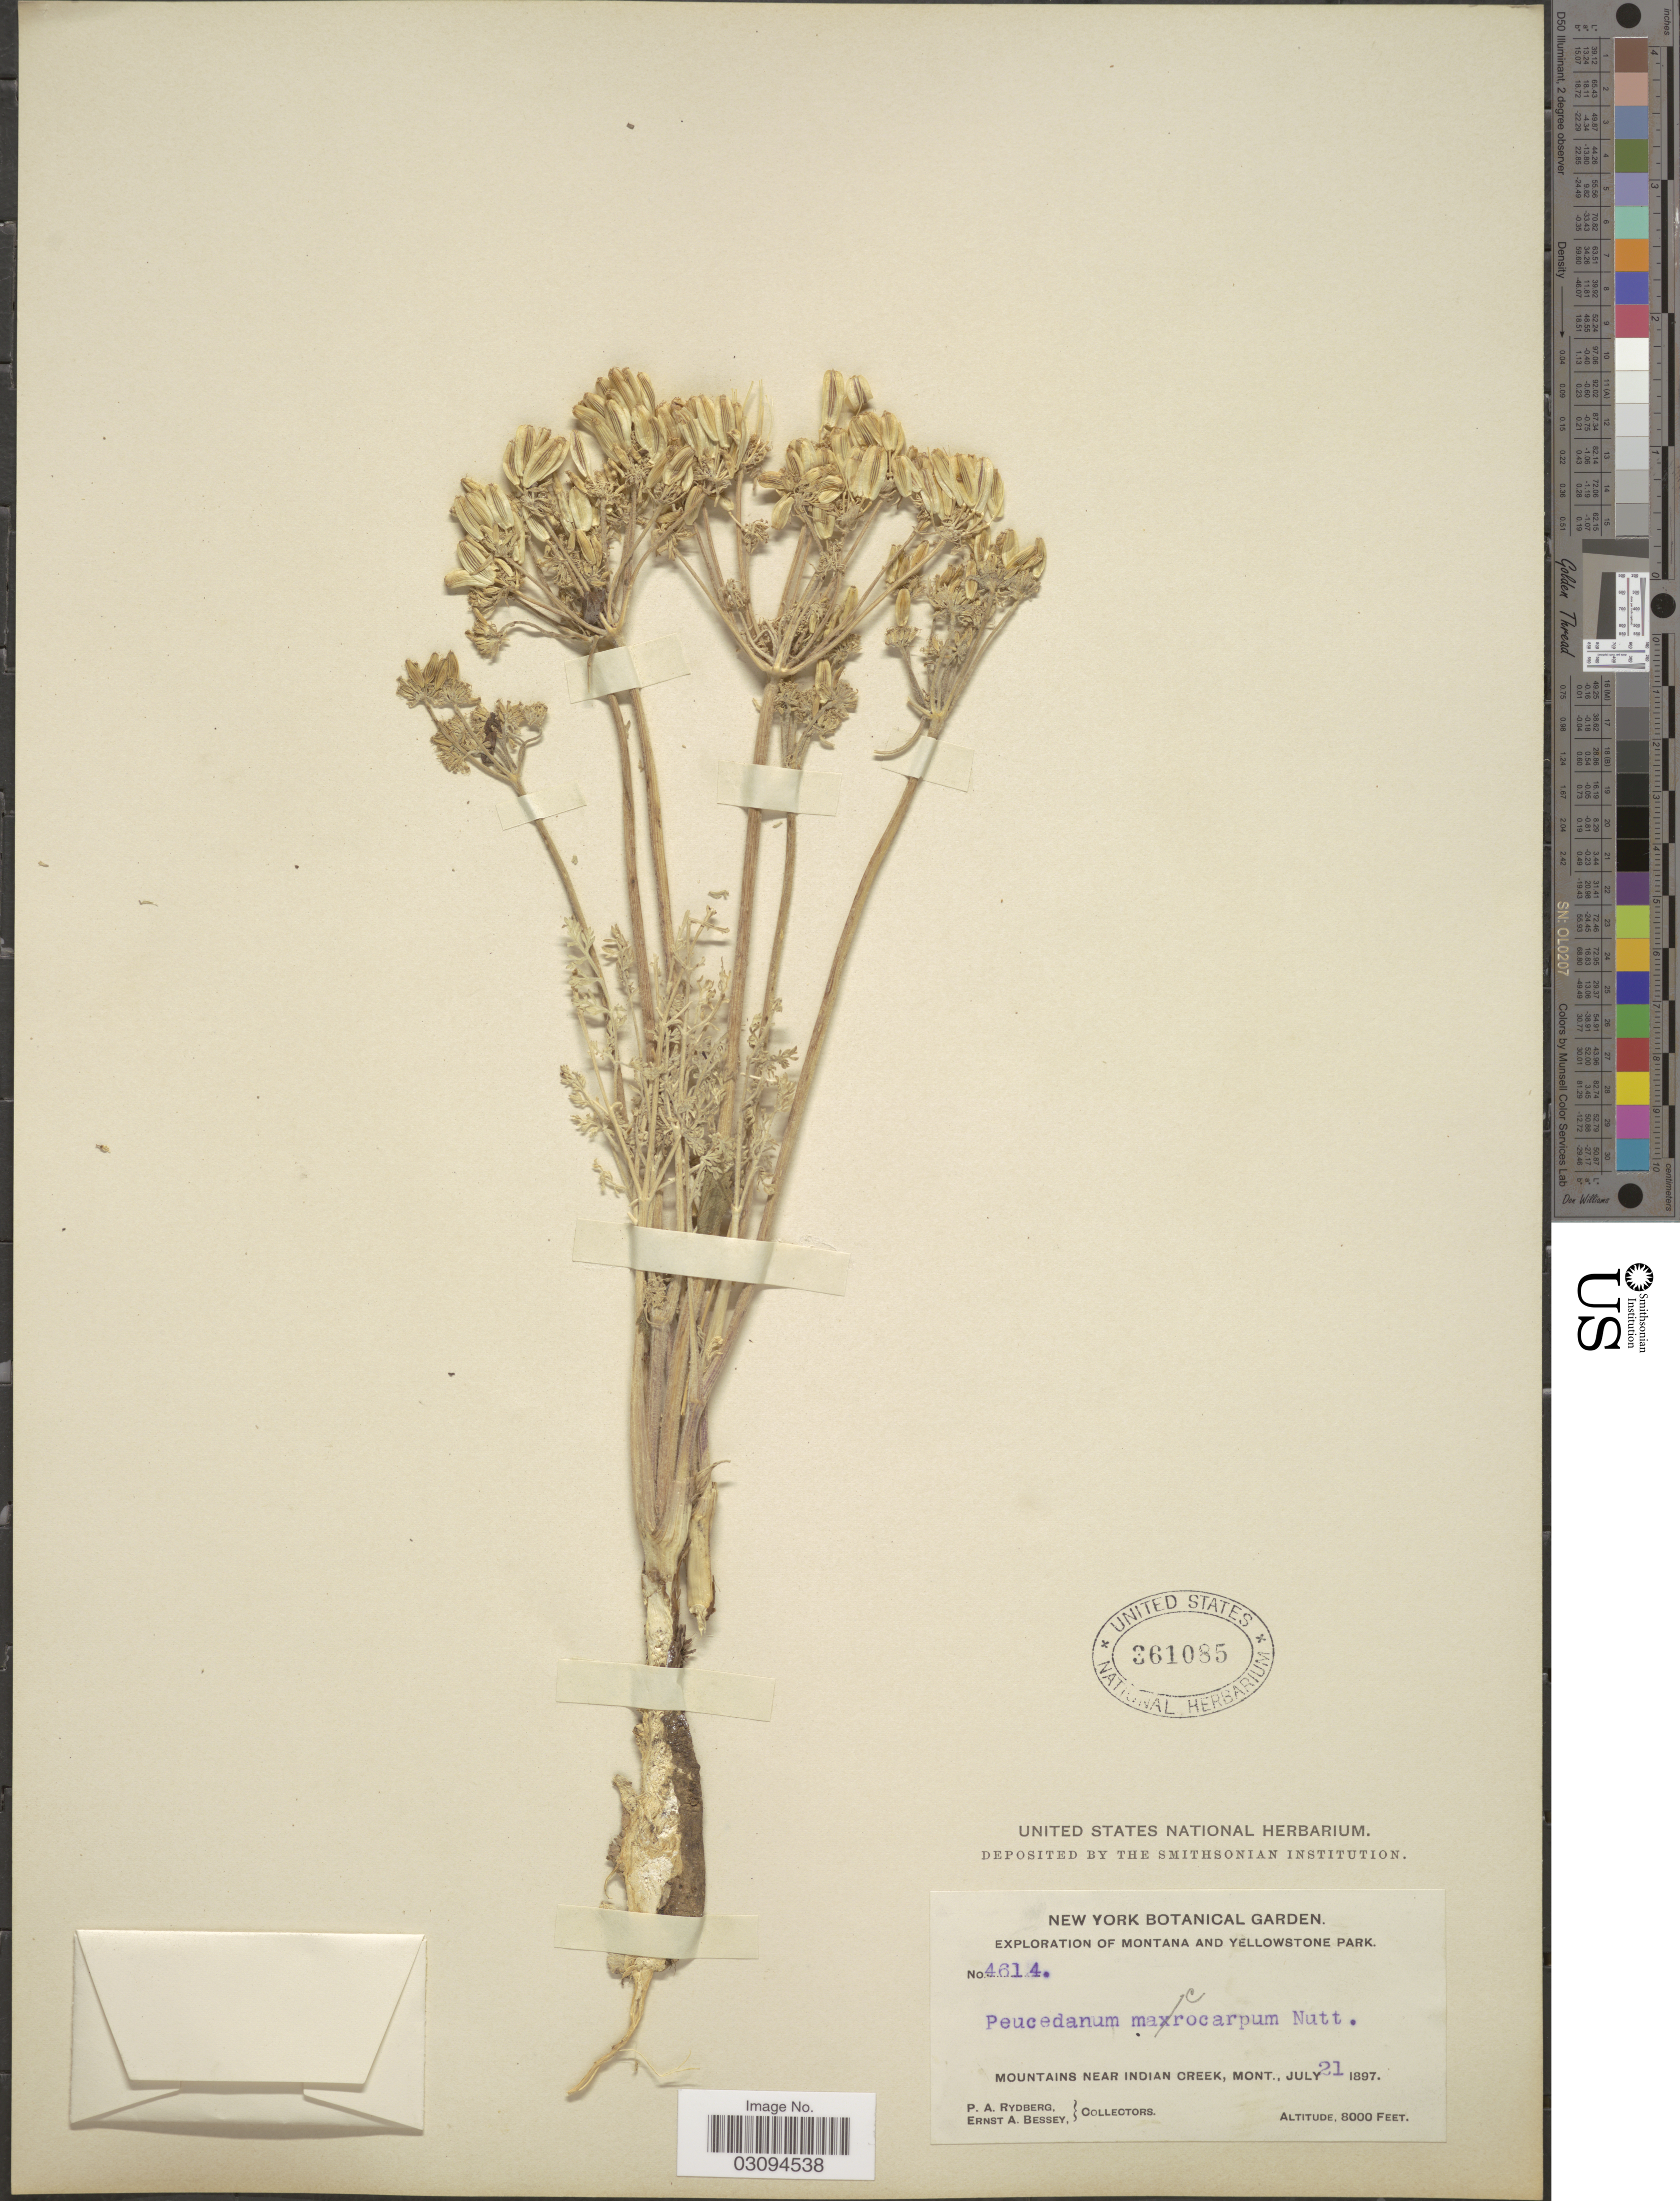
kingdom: Plantae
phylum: Tracheophyta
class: Magnoliopsida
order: Apiales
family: Apiaceae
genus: Lomatium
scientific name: Lomatium macrocarpum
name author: (Hook. et al.) J.M. Coult. & Rose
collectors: P. A. Rydberg & E. A. Bessey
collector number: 4614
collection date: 1897-07-21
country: United States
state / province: Montana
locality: Yellowstone Park. Mountains near Indian Creek, Mont.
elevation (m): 2438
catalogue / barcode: US 361085